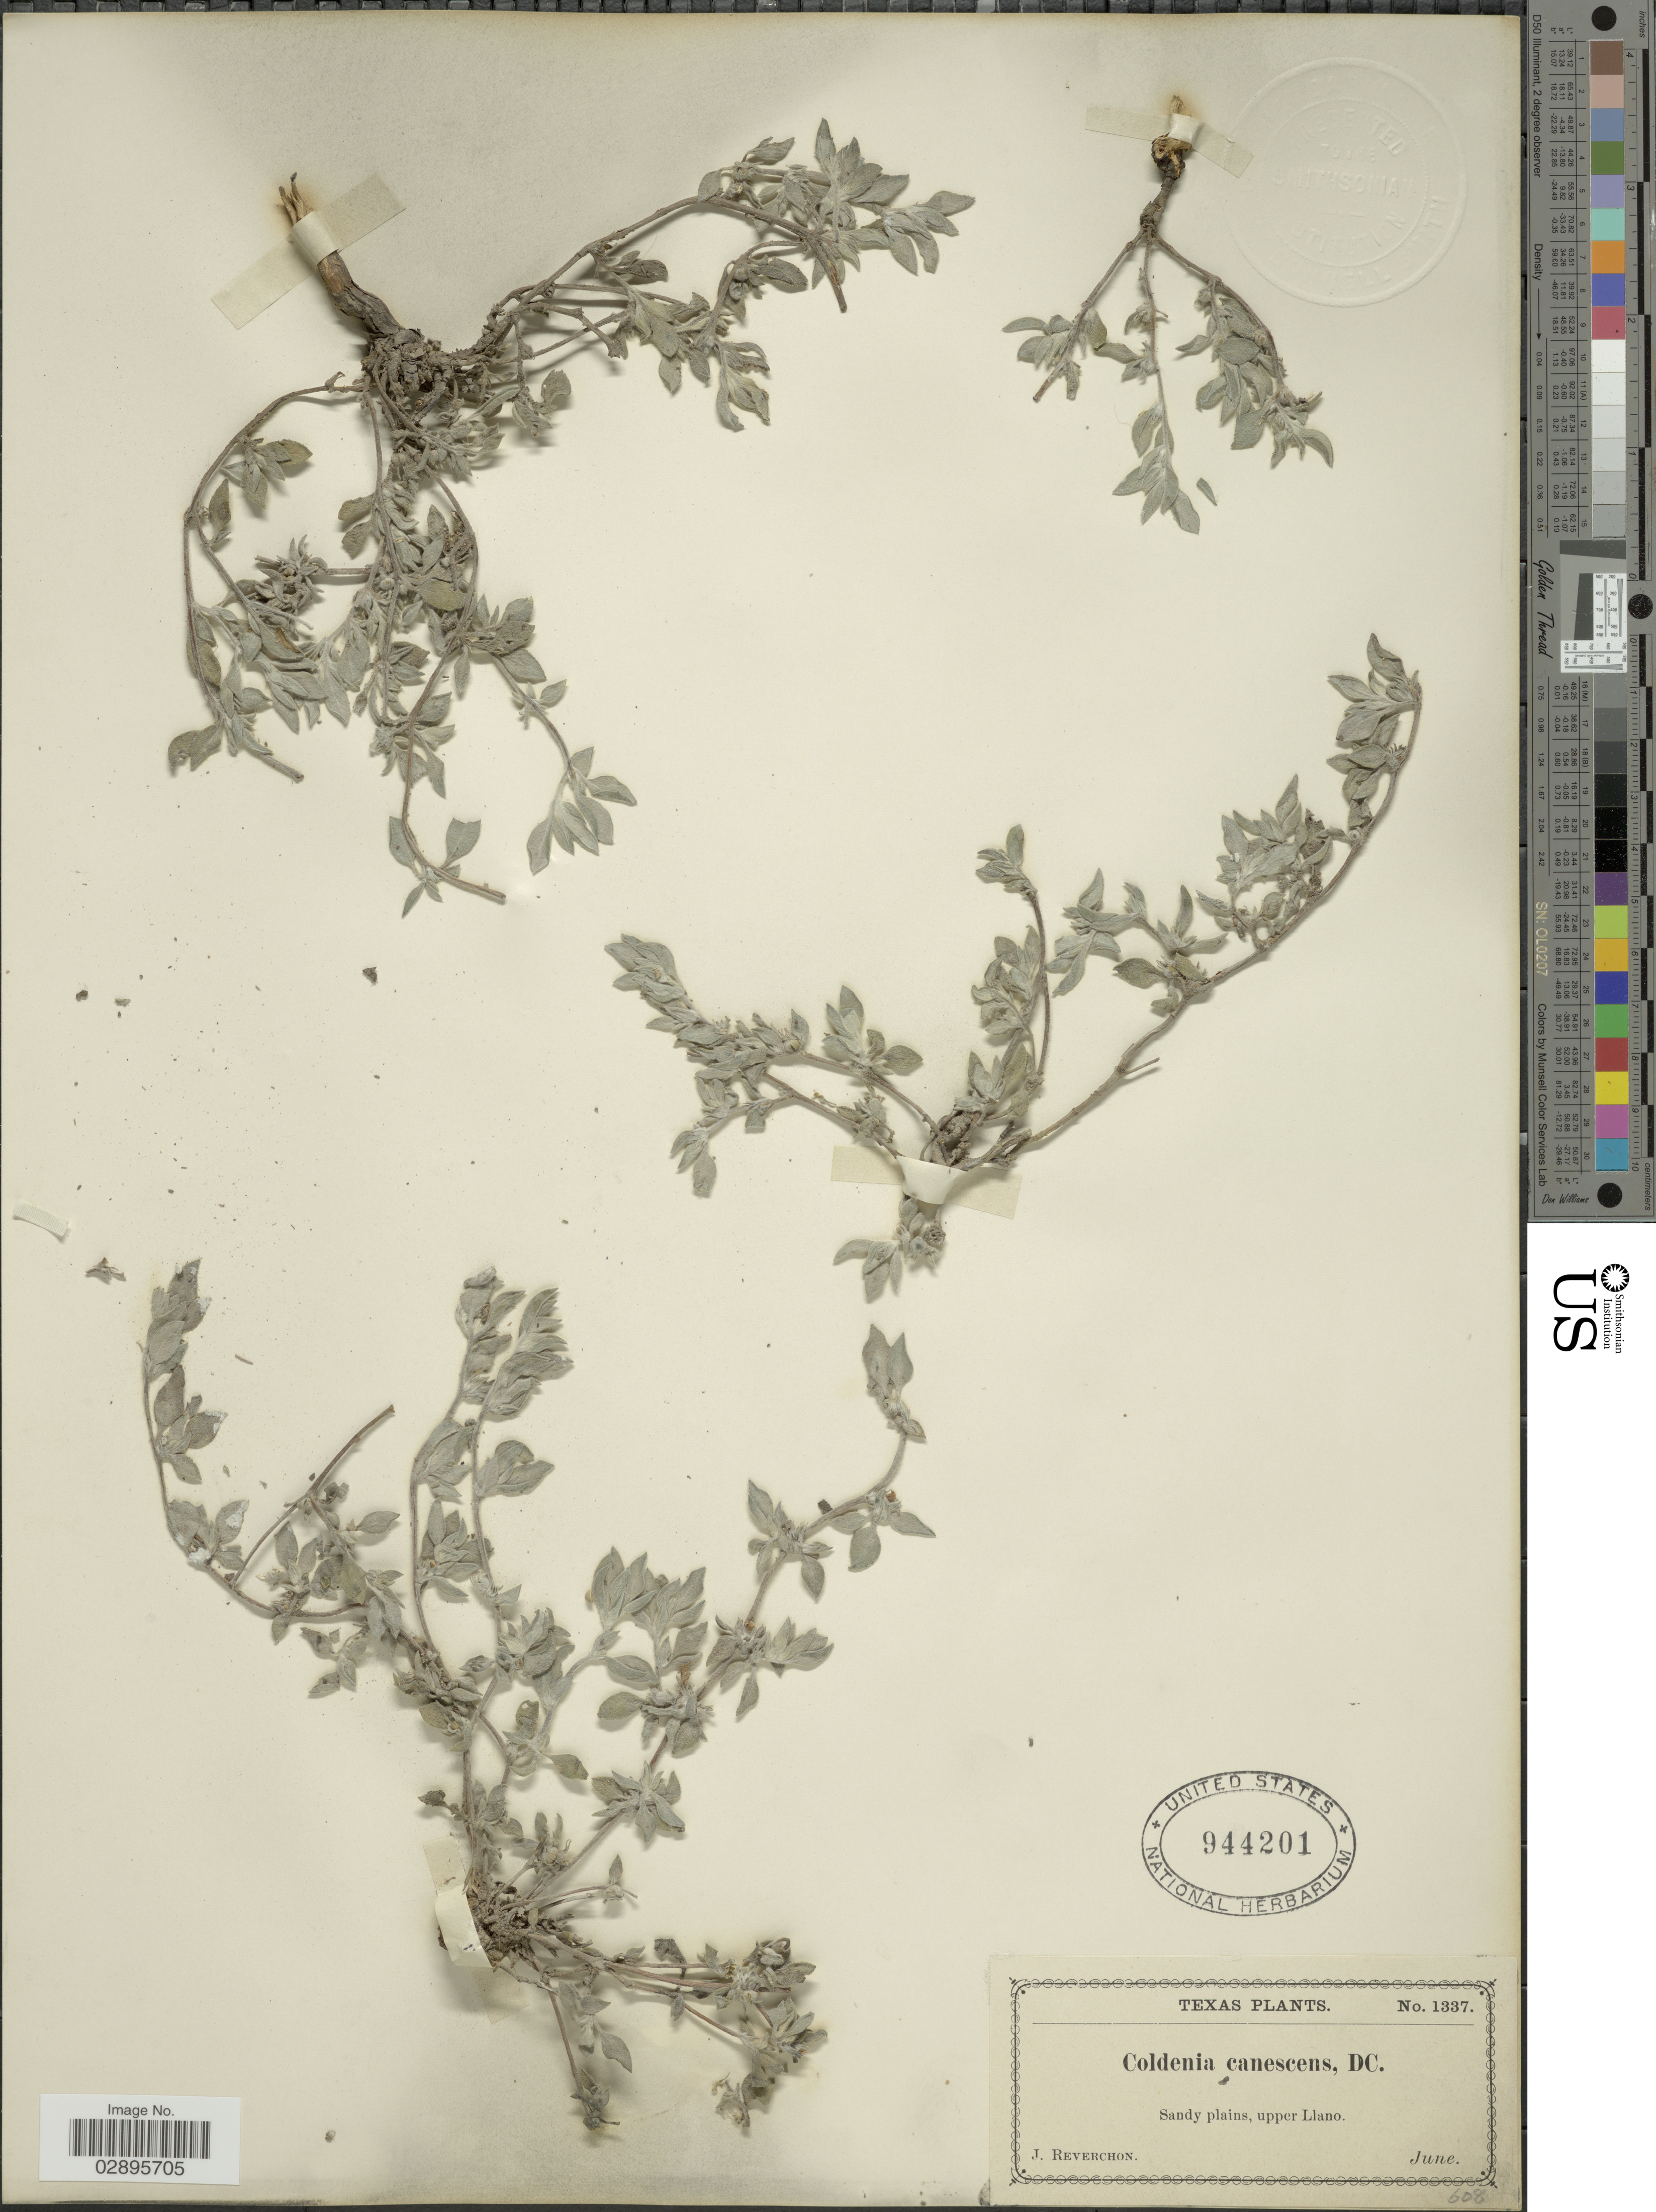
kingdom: Plantae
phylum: Tracheophyta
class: Magnoliopsida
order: Boraginales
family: Ehretiaceae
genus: Tiquilia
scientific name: Tiquilia canescens var. canescens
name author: (DC.) A.T. Richardson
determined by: Strong, Mark T., (BOT), Smithsonian Institution - National Museum of Natural History (UNITED STATES)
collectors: J. Reverchon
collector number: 1337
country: United States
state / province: Texas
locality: Sandy plains, upper Llano.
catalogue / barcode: US 944201